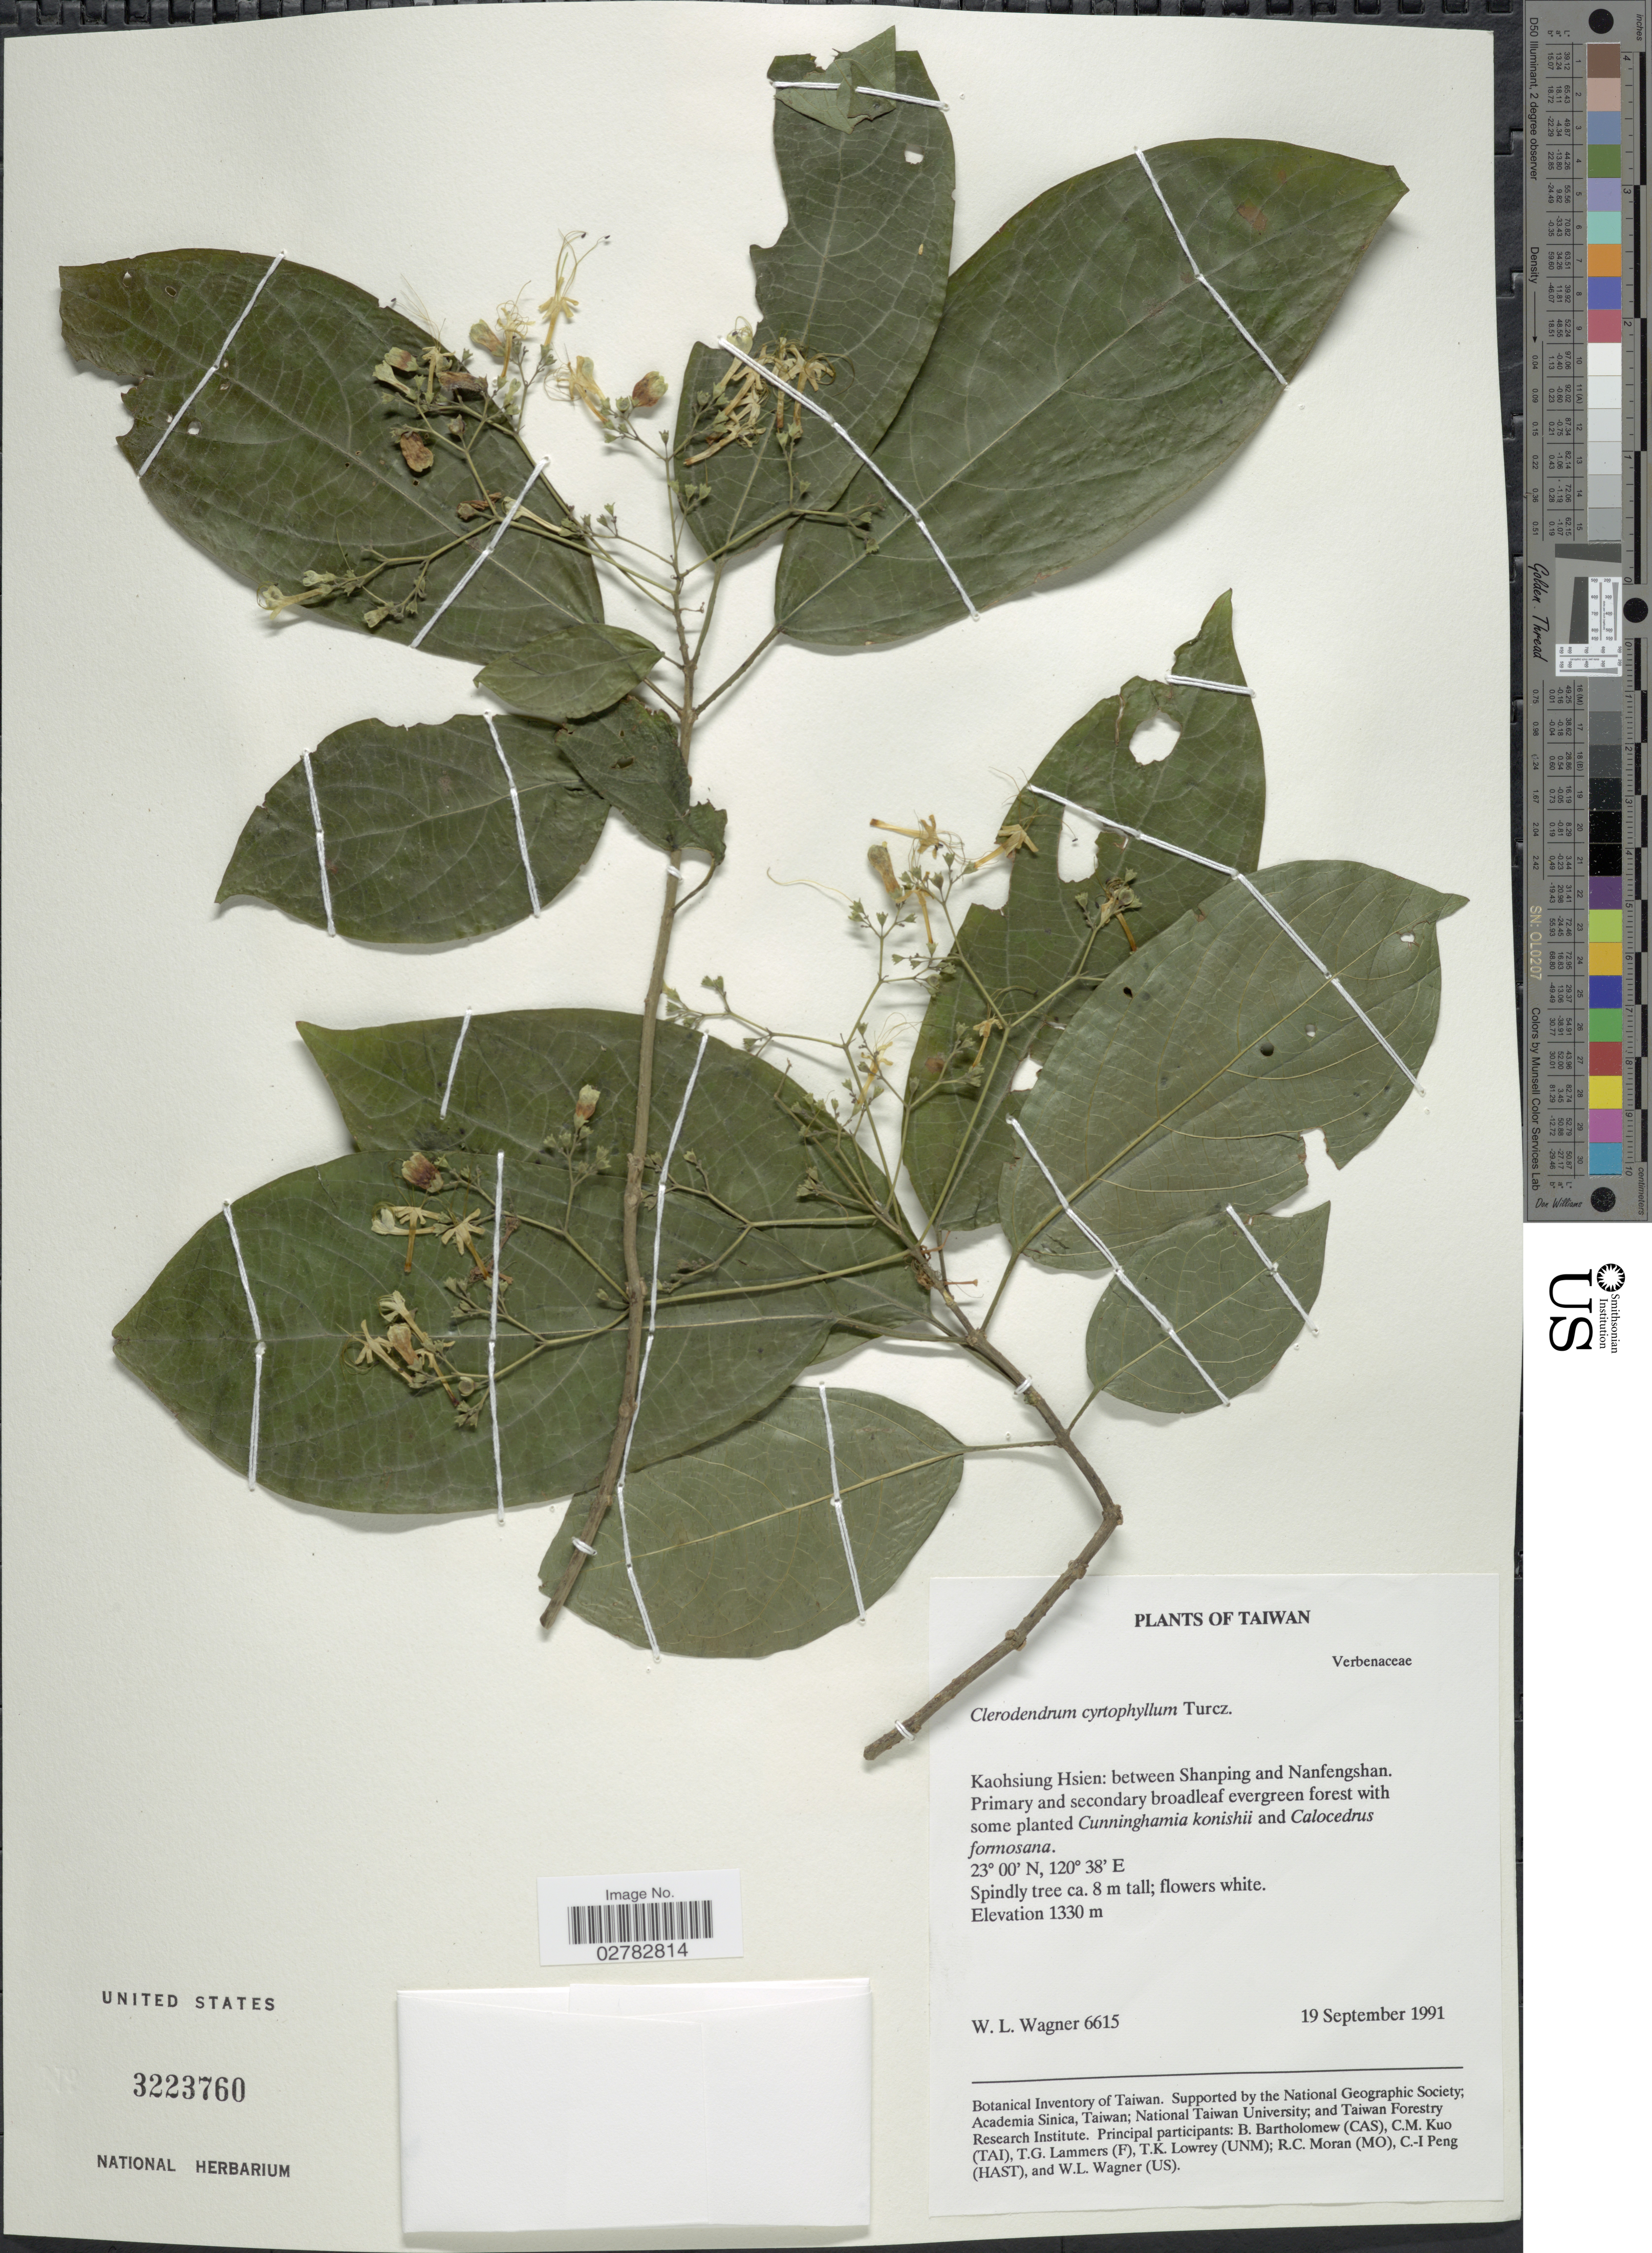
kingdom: Plantae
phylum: Tracheophyta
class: Magnoliopsida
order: Lamiales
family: Lamiaceae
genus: Clerodendrum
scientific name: Clerodendrum cyrtophyllum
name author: Turcz.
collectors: W. L. Wagner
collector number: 6615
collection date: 1991-09-19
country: Taiwan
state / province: Kaohsiung City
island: Taiwan [Formosa]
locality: Kaohsiung Hsien: between Shanping and Nanfengshan.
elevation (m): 1330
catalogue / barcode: US 3223760